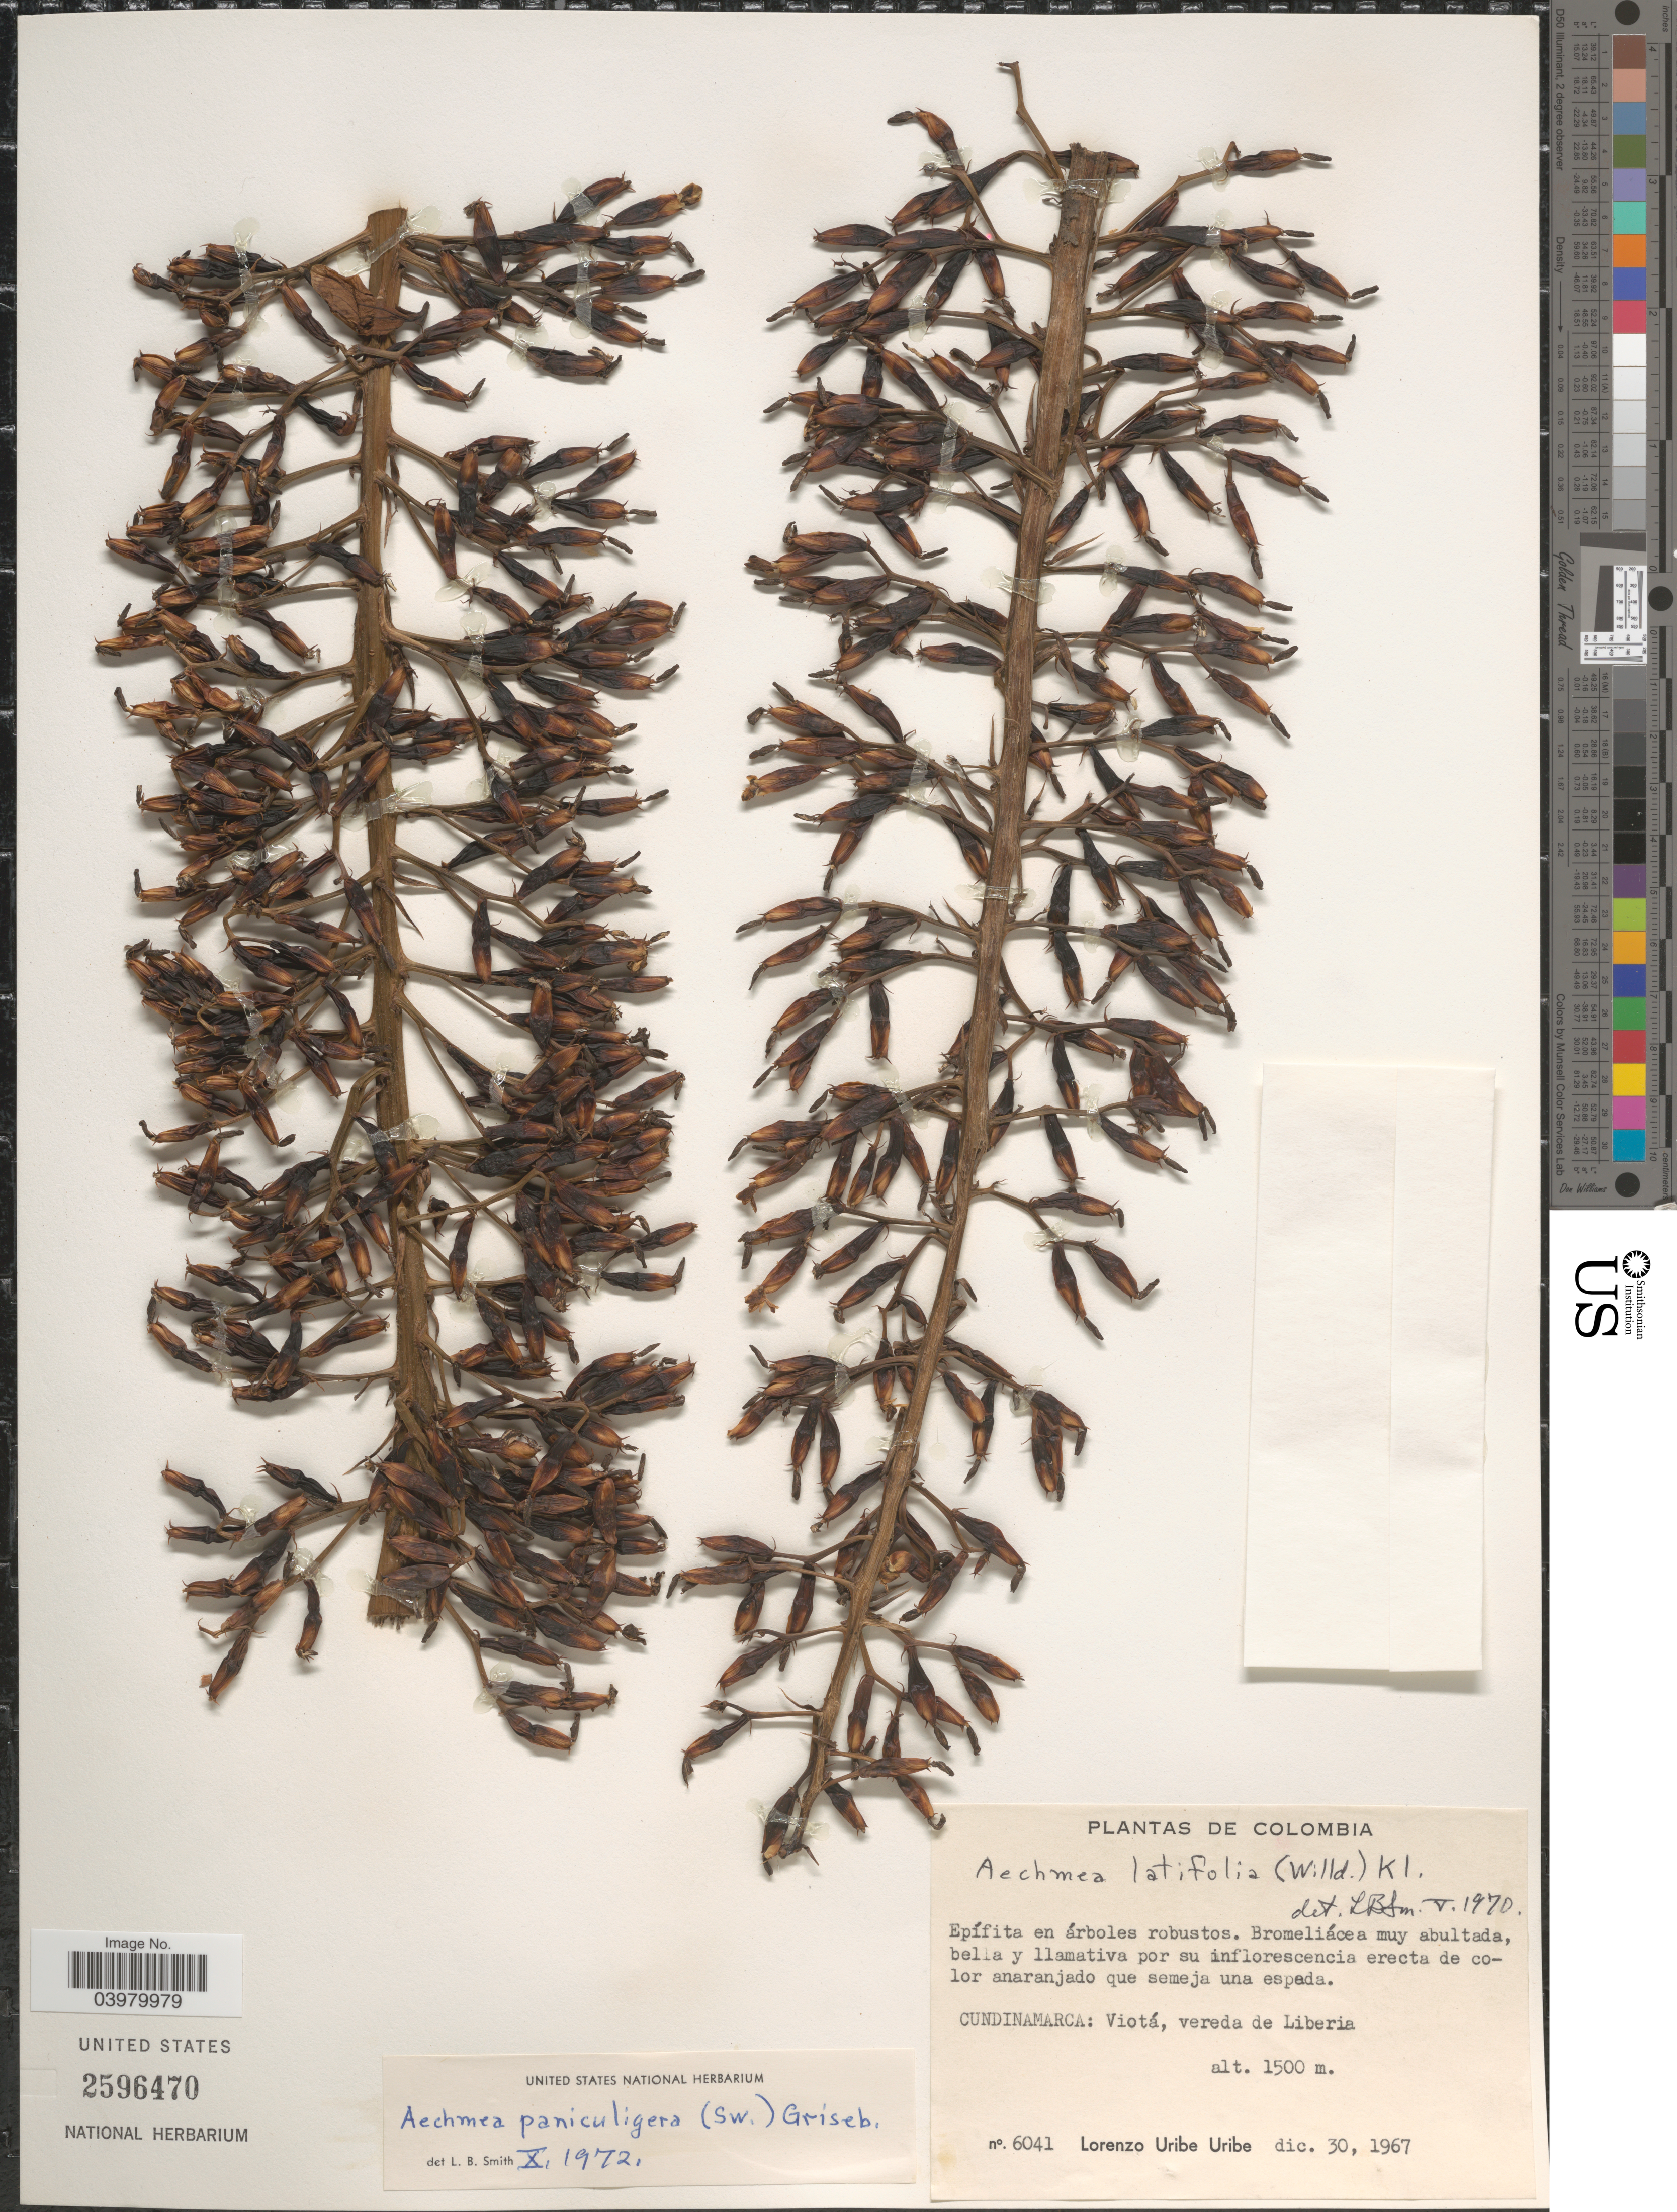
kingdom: Plantae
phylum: Tracheophyta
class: Liliopsida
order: Poales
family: Bromeliaceae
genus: Aechmea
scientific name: Aechmea paniculigera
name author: (Sw.) Griseb.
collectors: L. Uribe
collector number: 6041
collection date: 1967-12-30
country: Colombia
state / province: Cundinamarca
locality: Viotá, vereda de Liberia.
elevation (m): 1500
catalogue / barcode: US 2596470